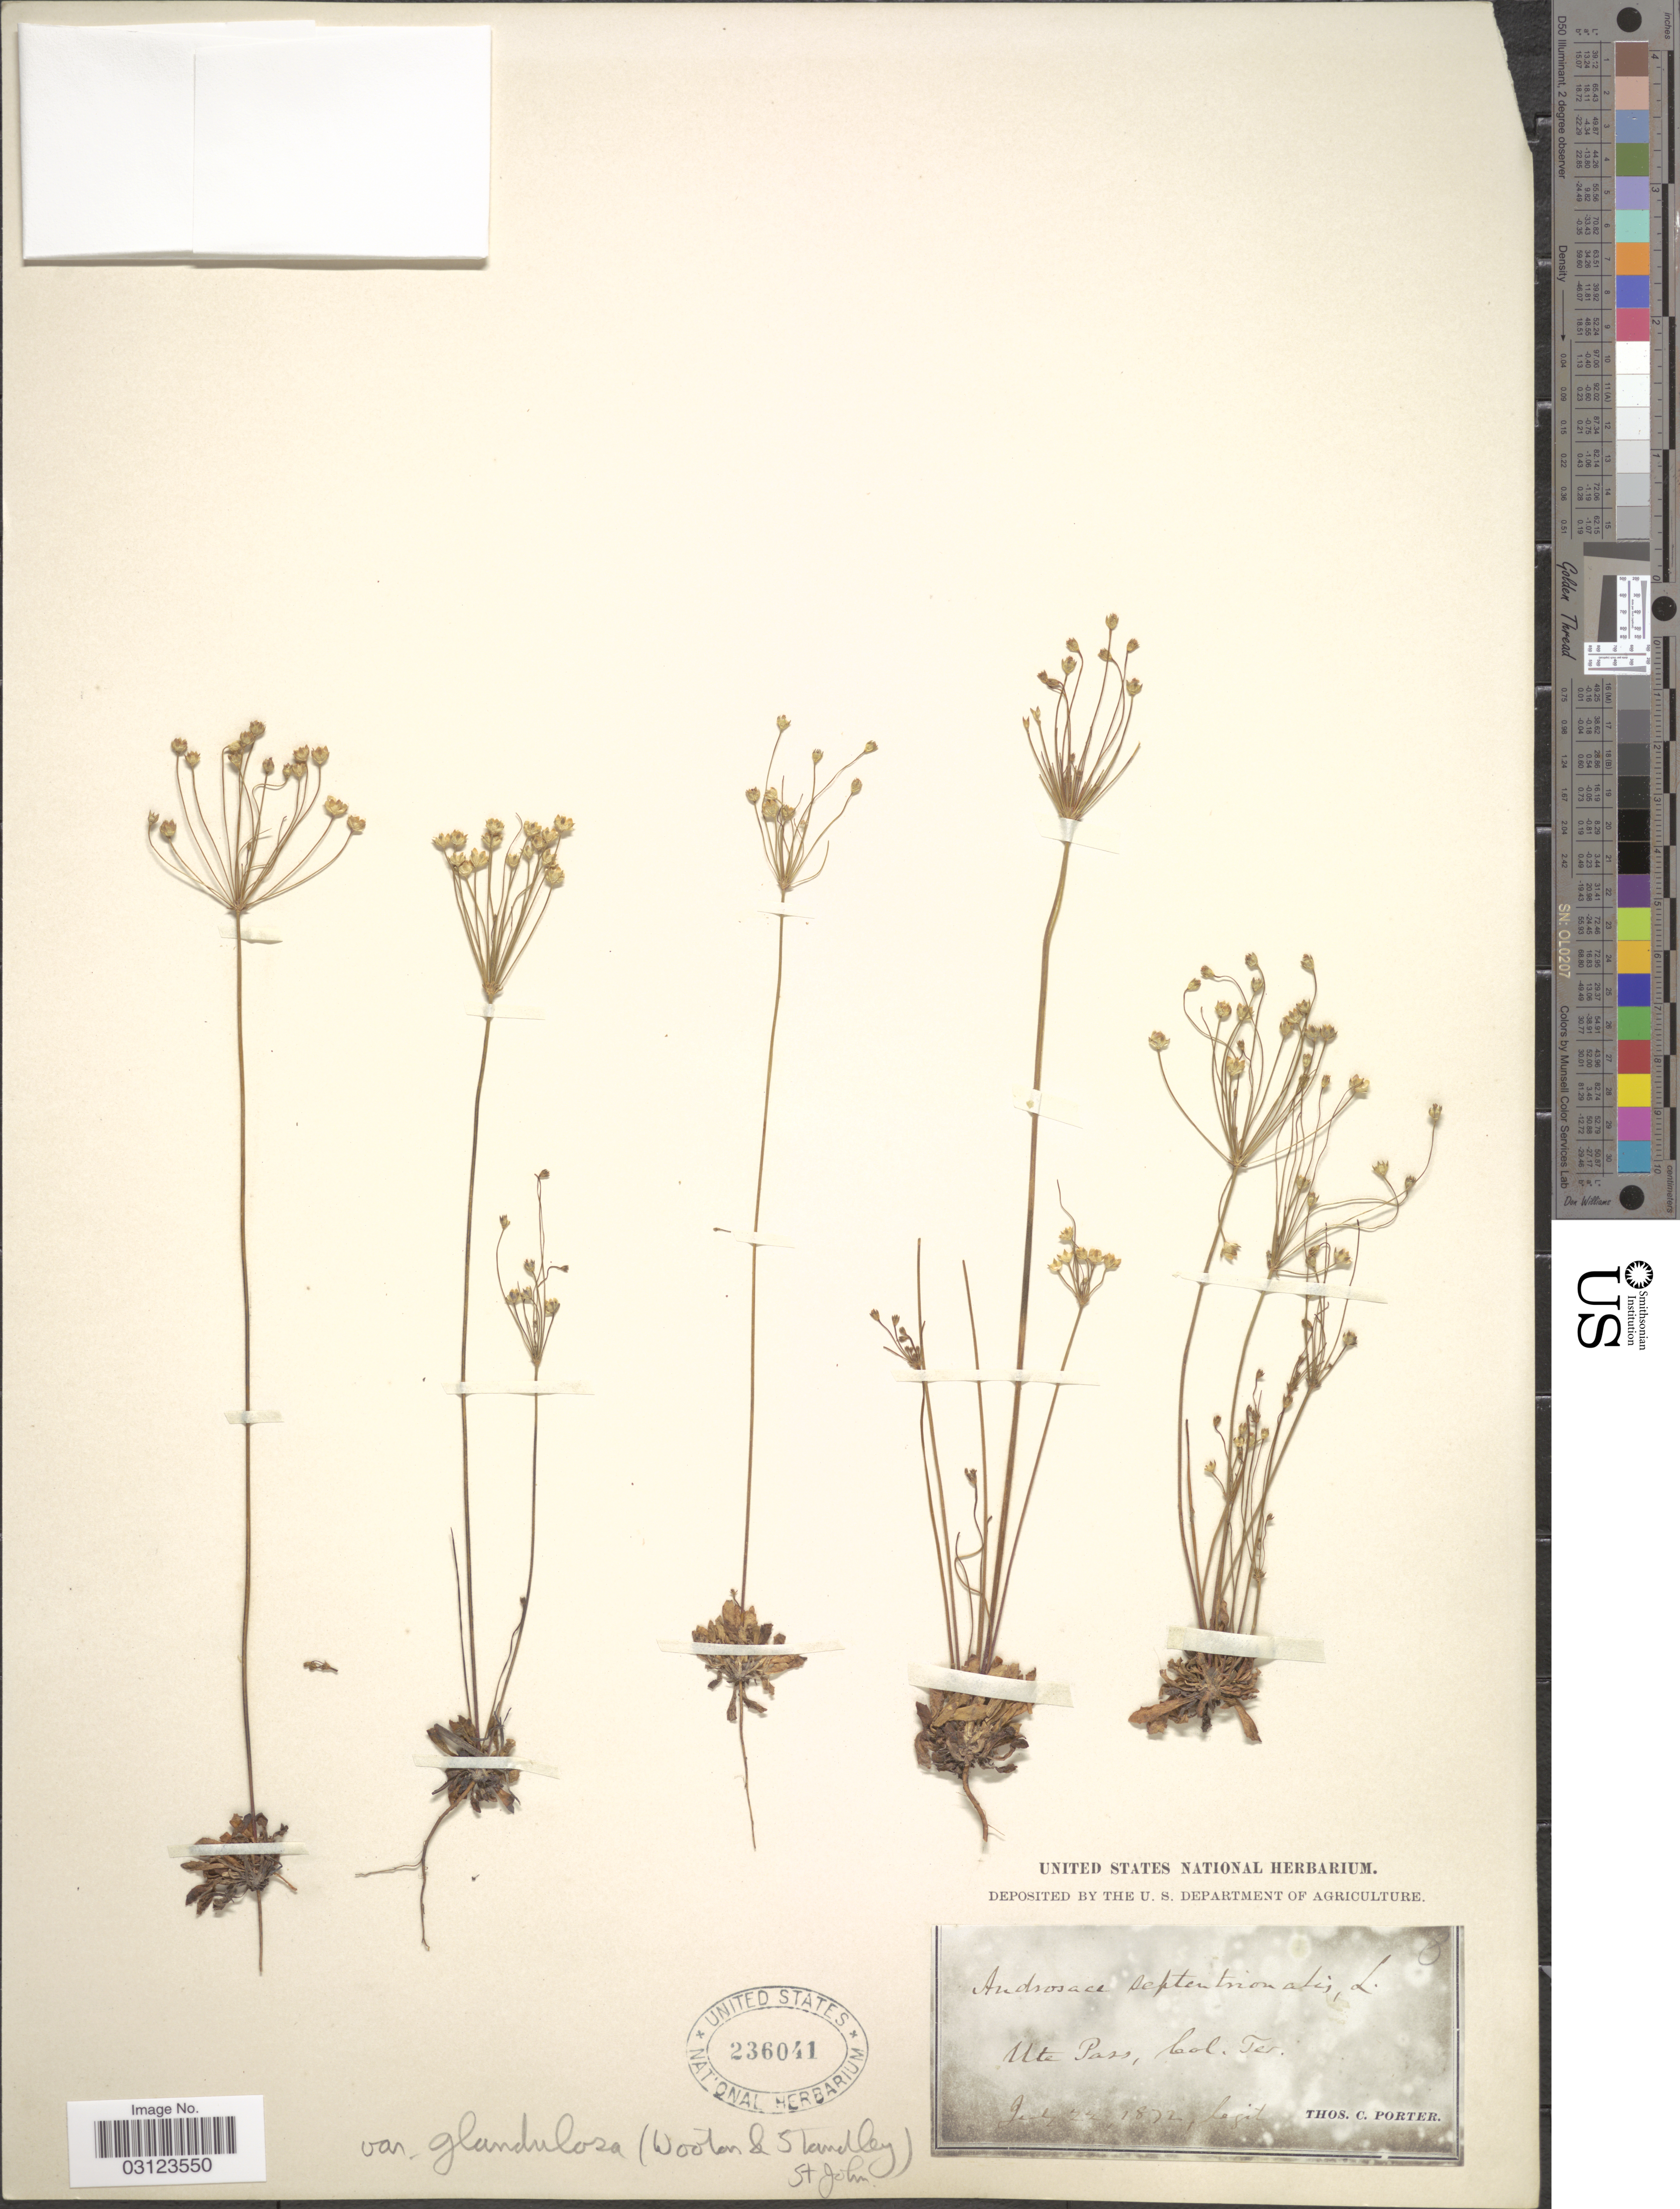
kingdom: Plantae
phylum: Tracheophyta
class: Magnoliopsida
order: Ericales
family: Primulaceae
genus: Androsace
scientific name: Androsace septentrionalis subsp. glandulosa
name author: (Wooton & Standl.) G.T. Robbins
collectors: T. Porter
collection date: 1872-07-22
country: United States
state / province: Colorado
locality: Mts Pass, Col. Ter.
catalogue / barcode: US 236041